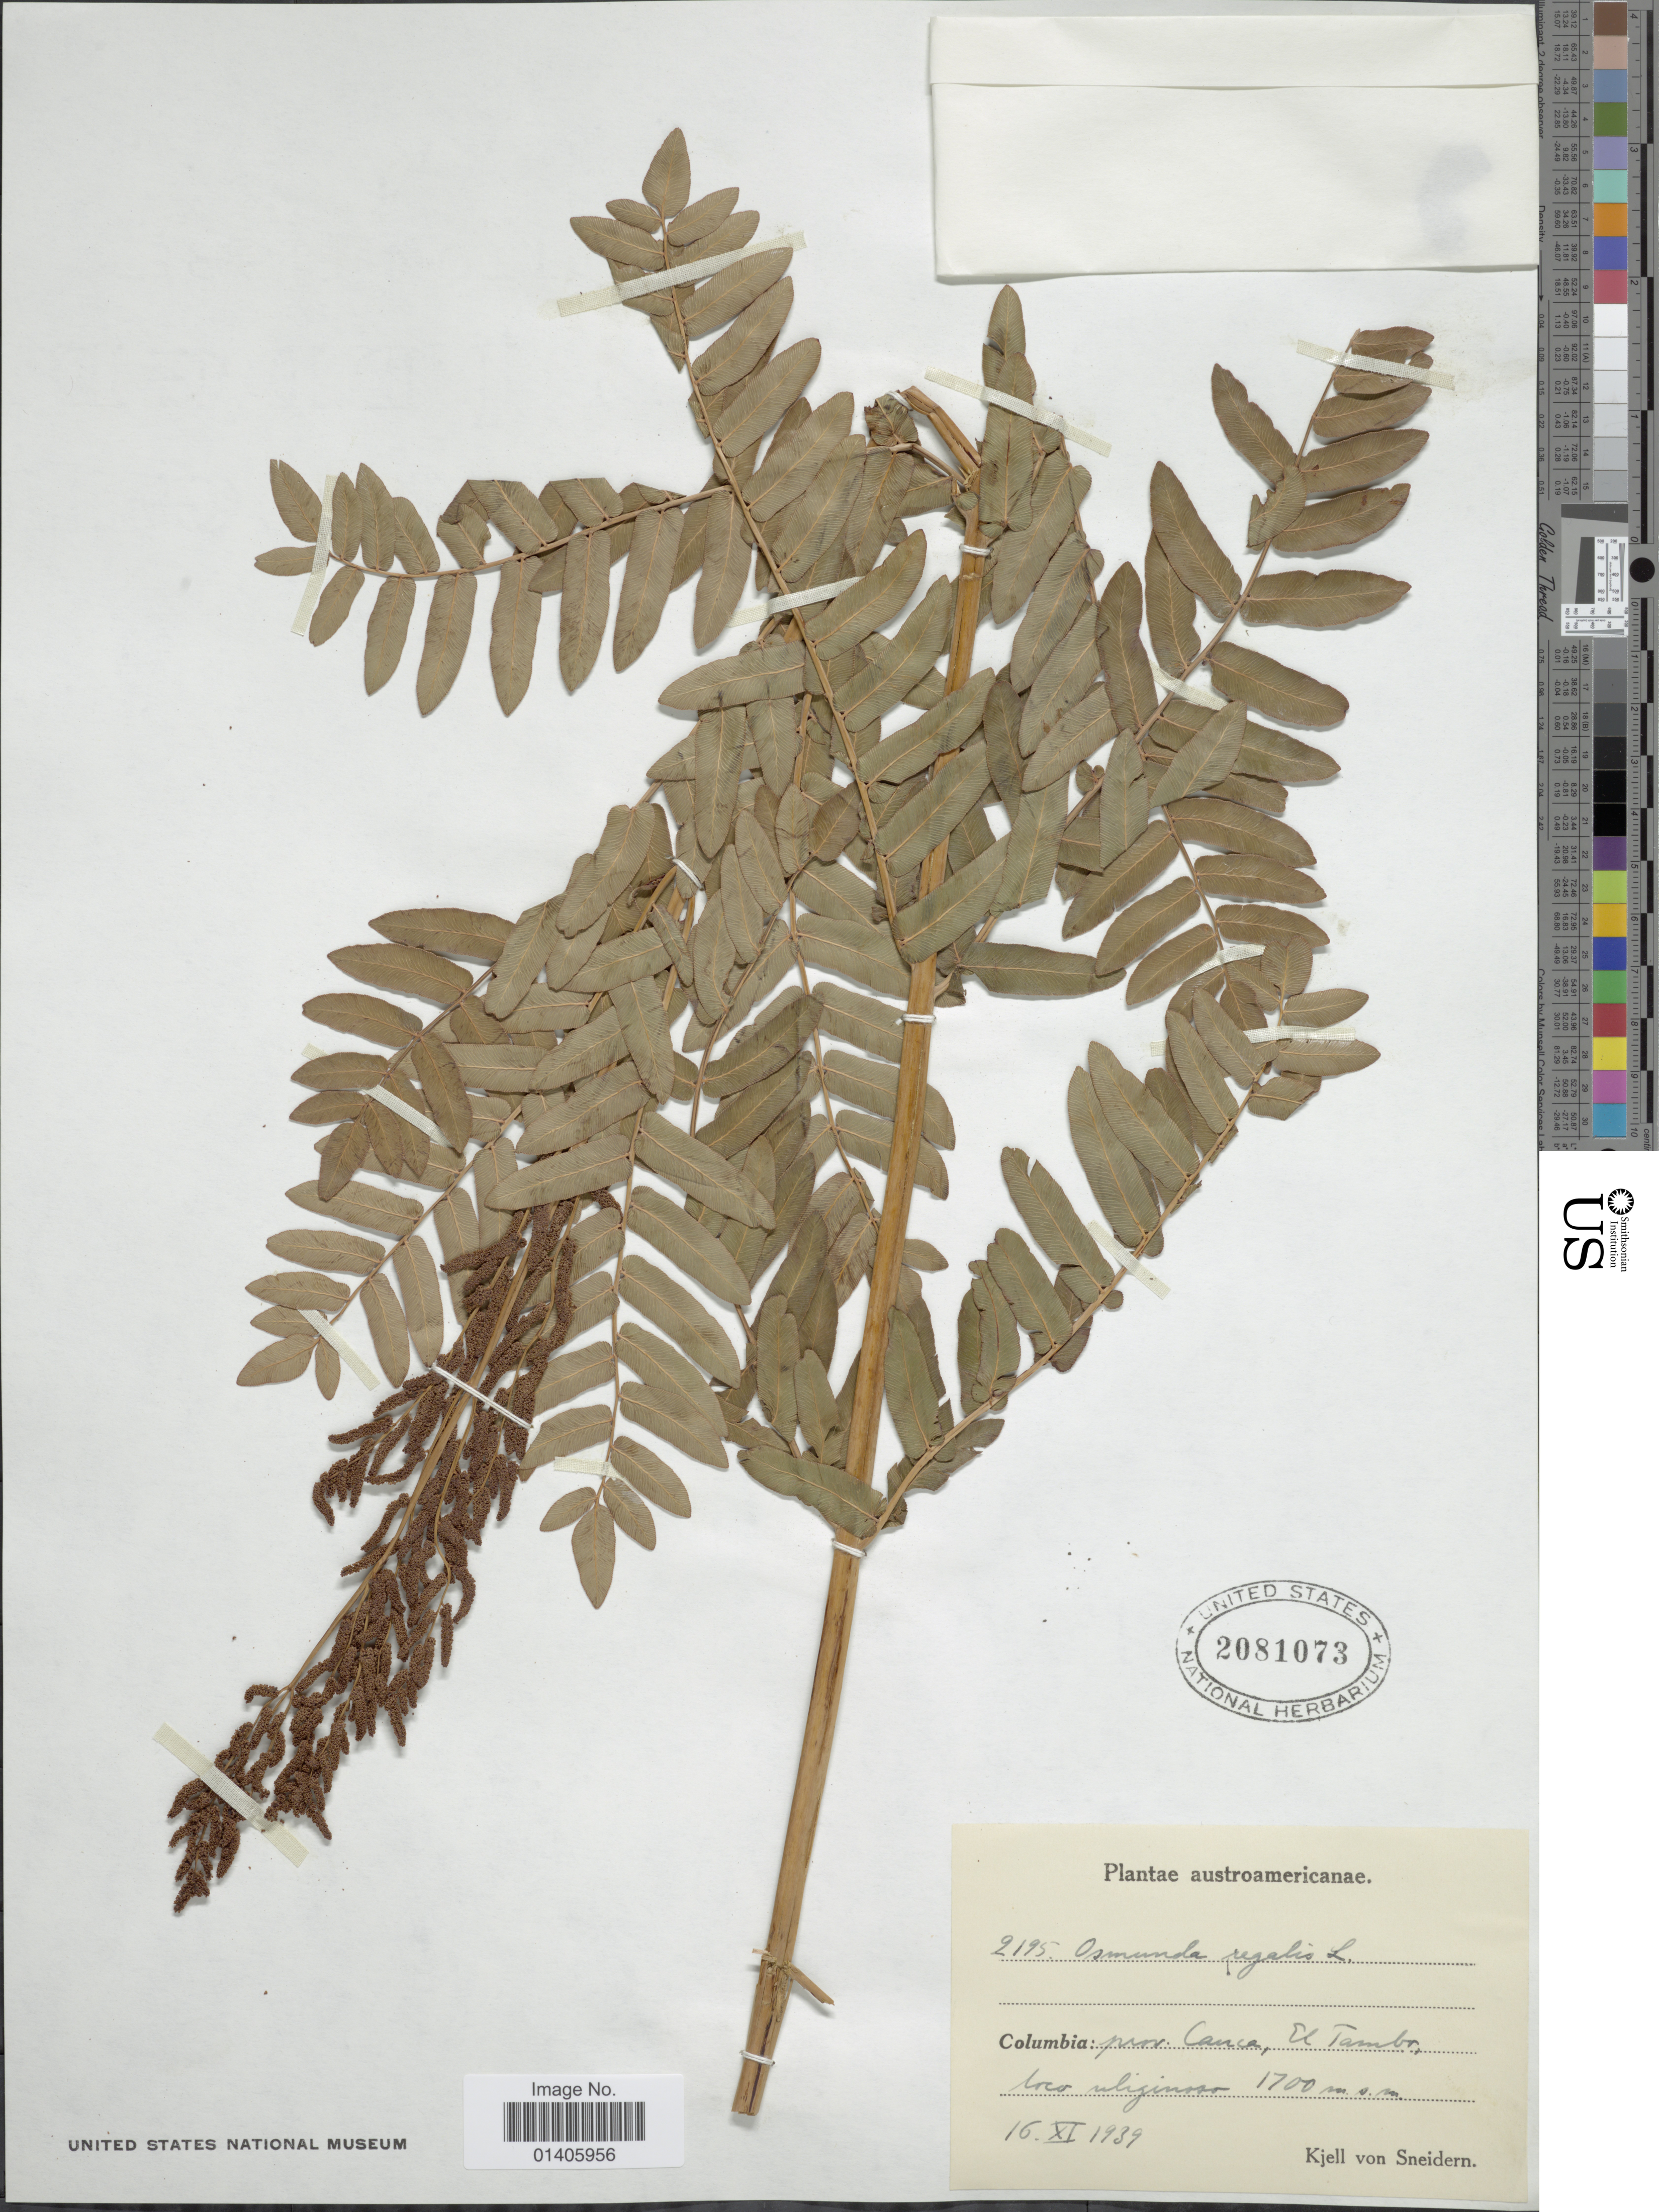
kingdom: Plantae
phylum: Tracheophyta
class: Polypodiopsida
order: Osmundales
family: Osmundaceae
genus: Osmunda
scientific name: Osmunda regalis var. palustris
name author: (Schrad.) C. Chr. ex Angely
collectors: K. von Sneidern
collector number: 2195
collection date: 1939-11-16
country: Colombia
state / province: Cauca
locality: El Tambo loco uliginoso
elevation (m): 1700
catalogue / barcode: US 2081073